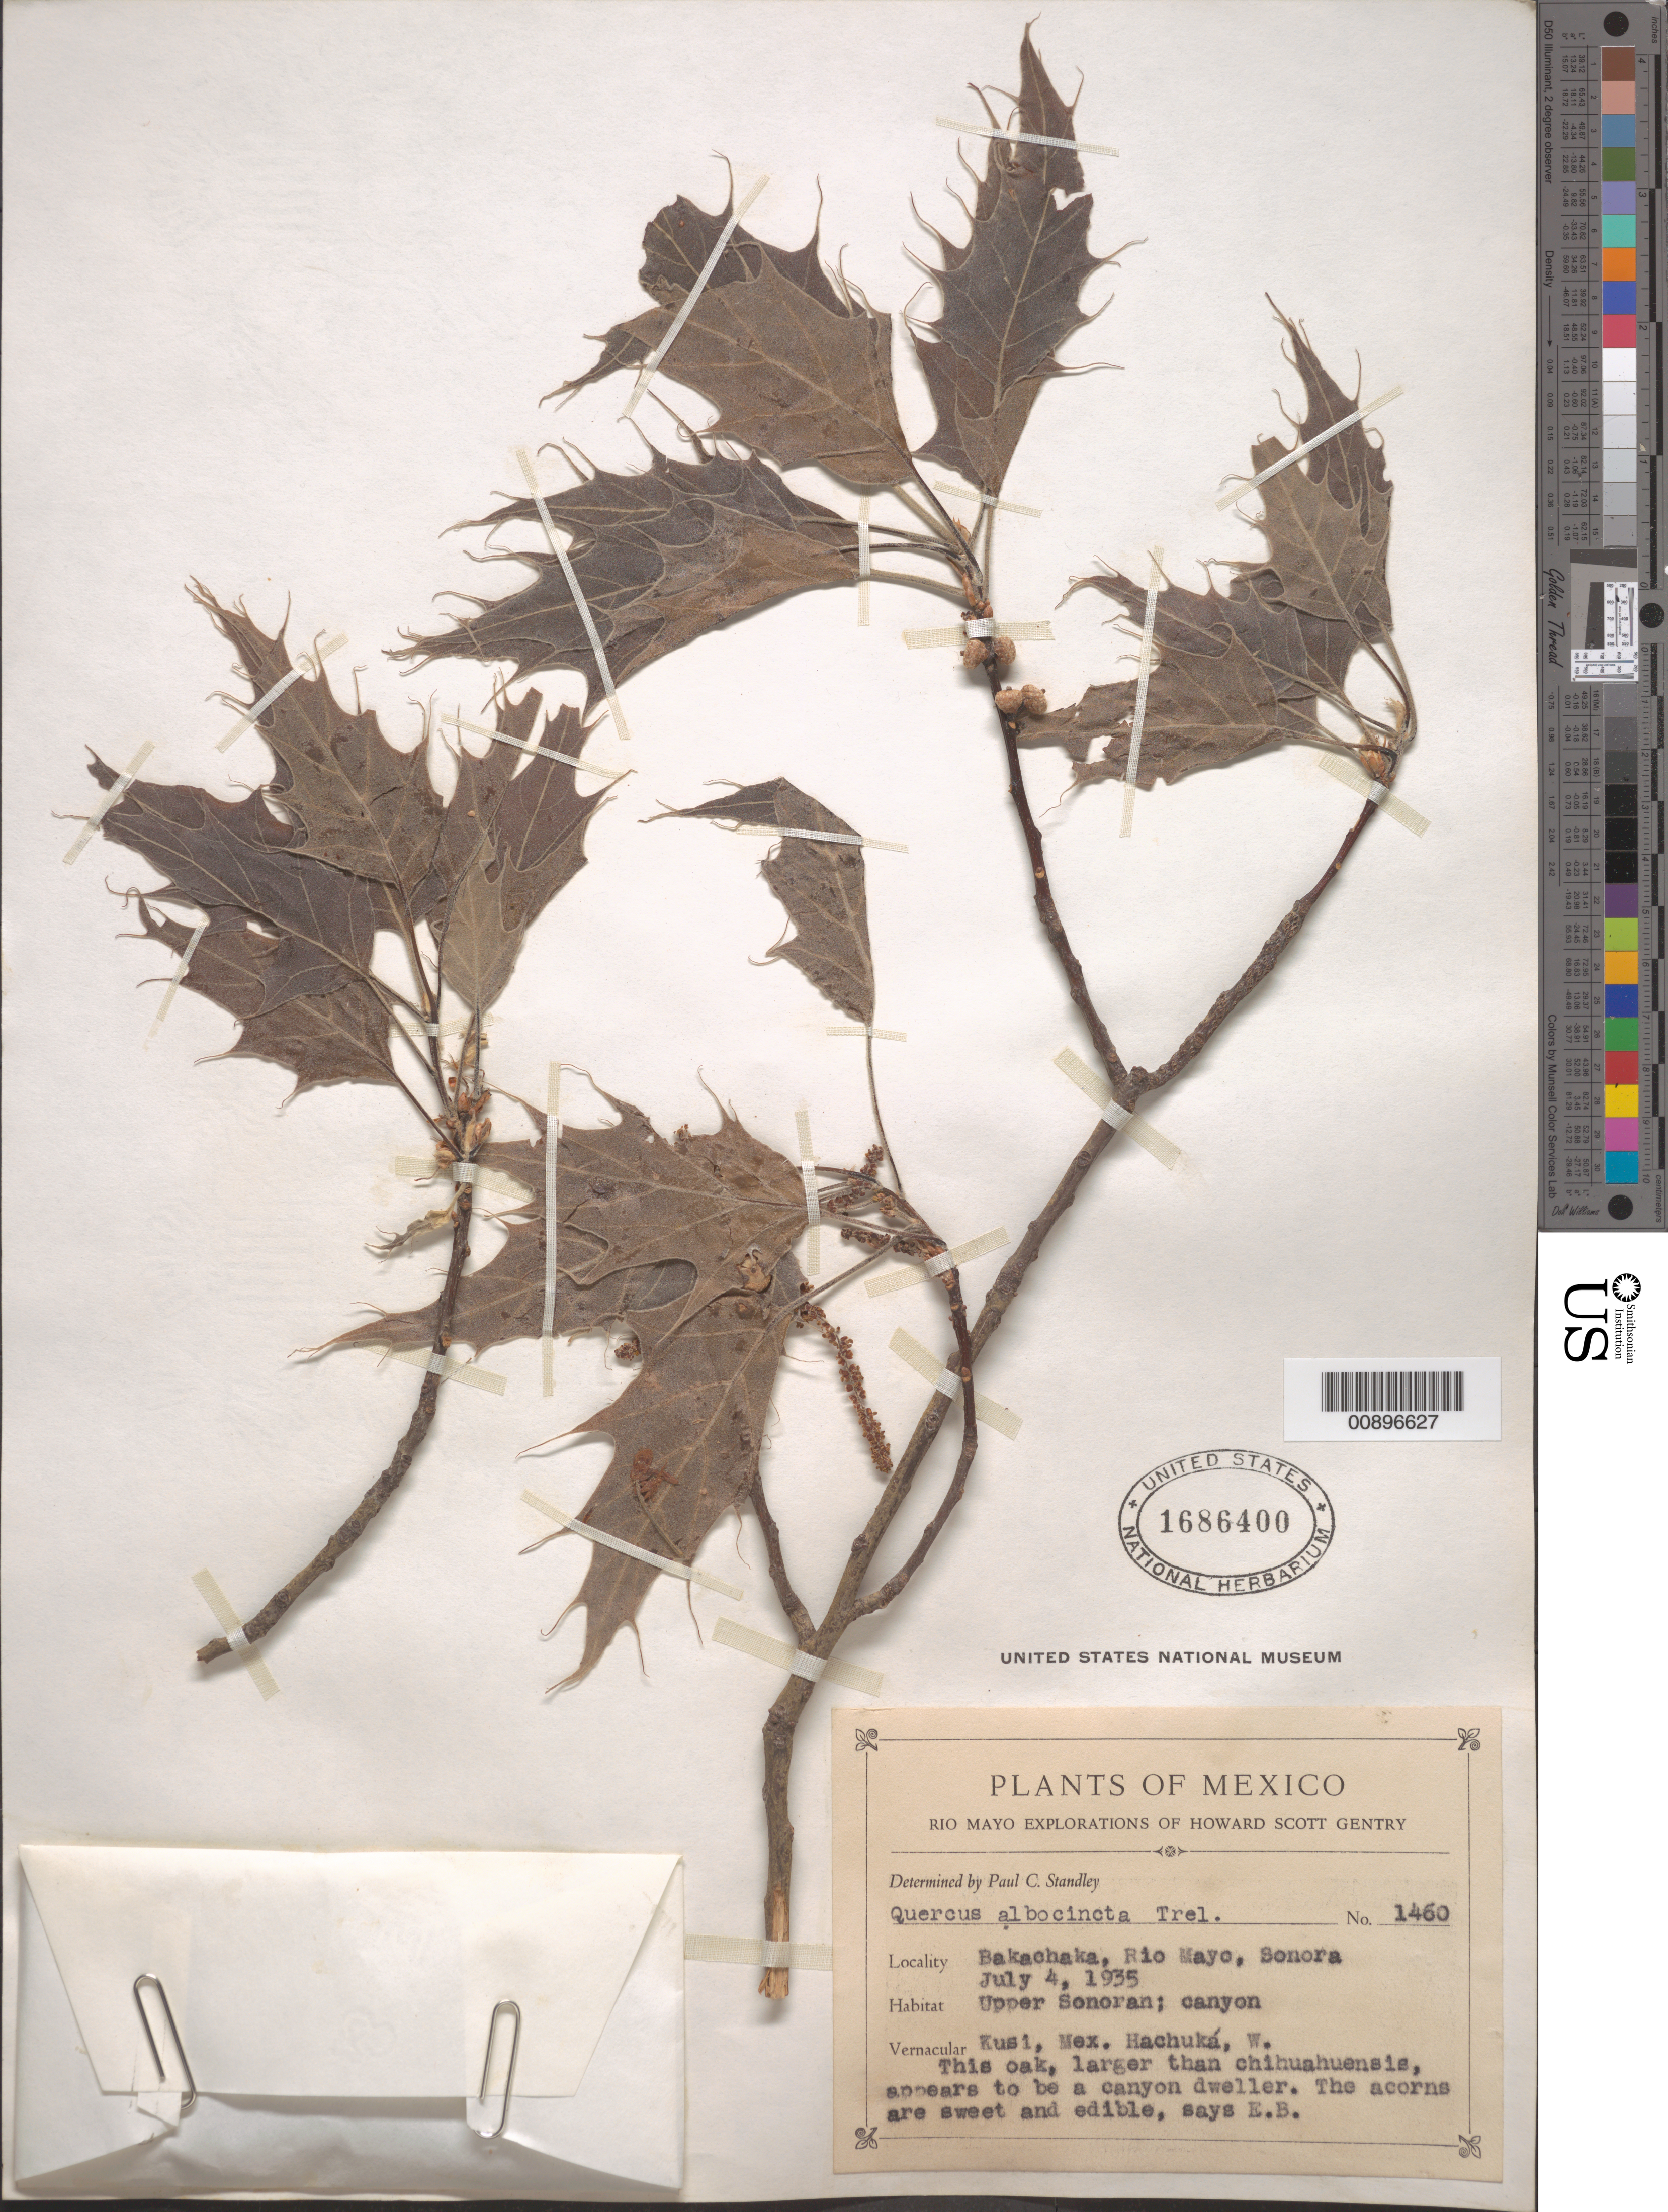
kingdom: Plantae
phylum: Tracheophyta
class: Magnoliopsida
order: Fagales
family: Fagaceae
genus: Quercus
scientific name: Quercus albocincta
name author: Trel.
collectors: H. S. Gentry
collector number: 1460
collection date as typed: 04 Jul 1935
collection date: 1935-07-04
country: Mexico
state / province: Sonora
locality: Bakachaka, Río Mayo, Sonora.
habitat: Upper Sonoran; canyon.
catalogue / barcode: US 1686400